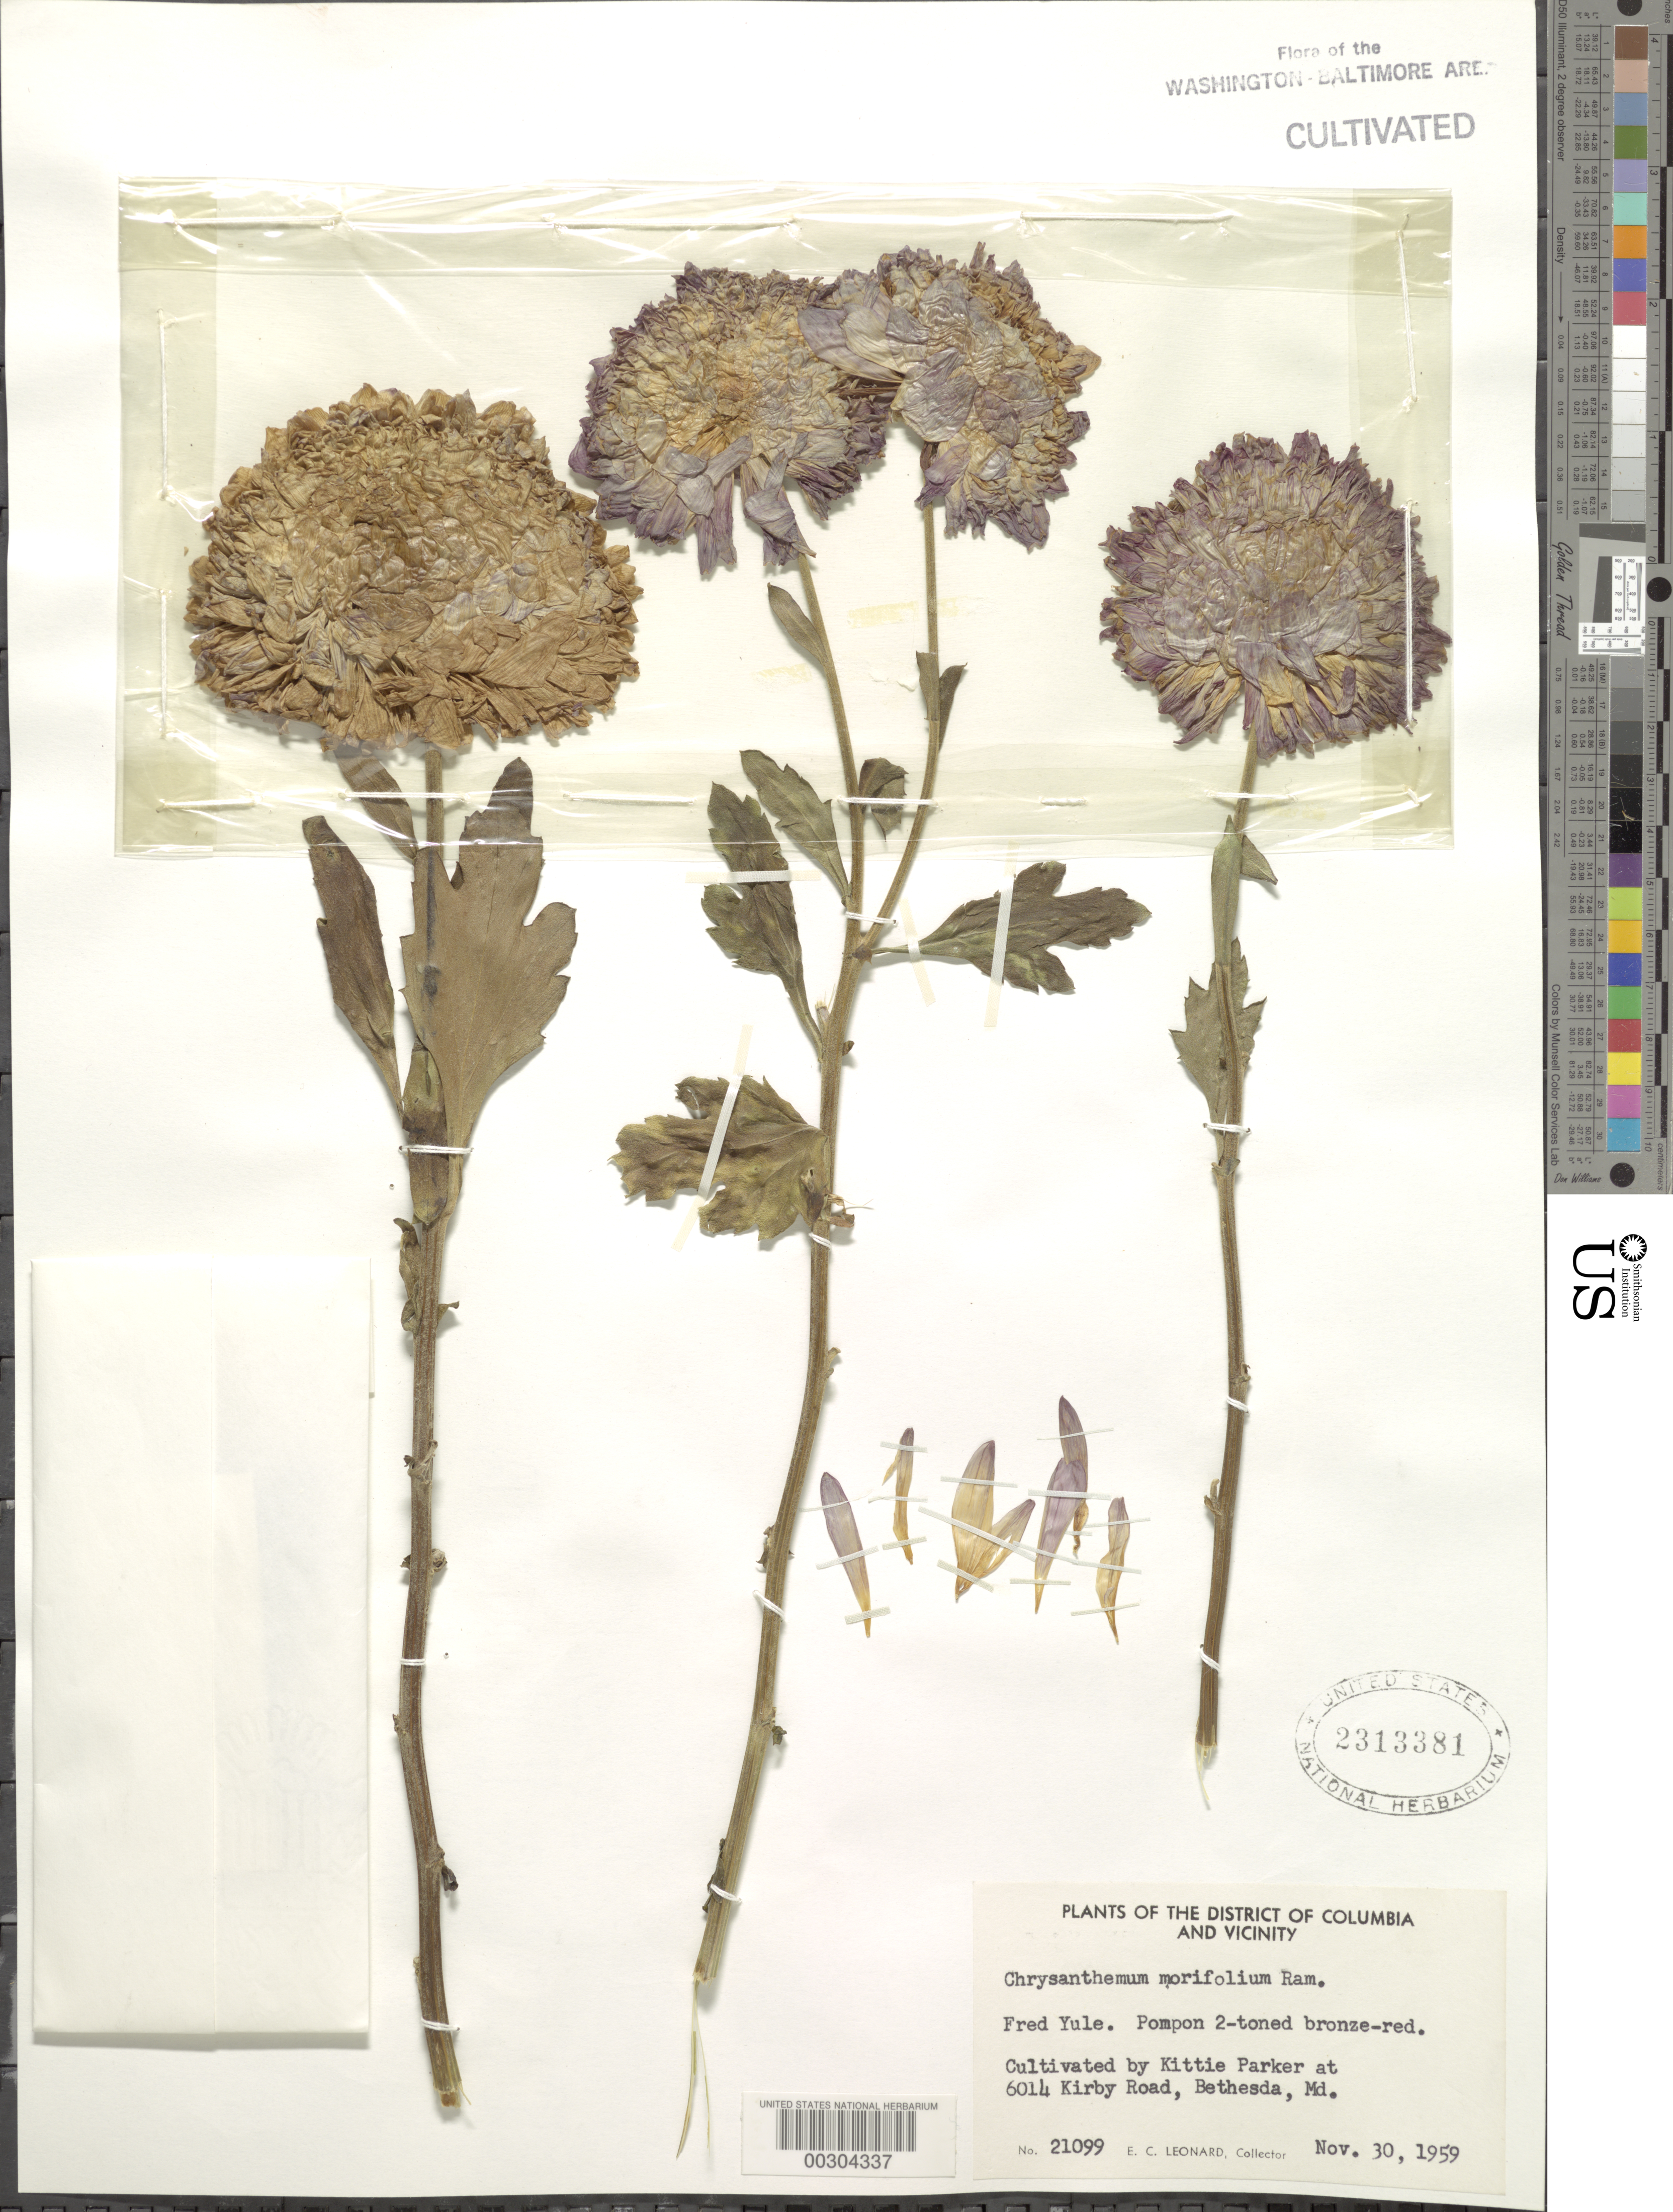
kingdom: Plantae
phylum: Tracheophyta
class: Magnoliopsida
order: Asterales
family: Asteraceae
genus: Chrysanthemum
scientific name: Chrysanthemum morifolium 'Fred Yule'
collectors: E. C. Leonard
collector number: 21099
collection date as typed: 30 Nov 1959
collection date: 1959-11-30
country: United States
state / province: Maryland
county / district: Montgomery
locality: Bethesda, 6014 Kirby Rd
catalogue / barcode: US 2313381